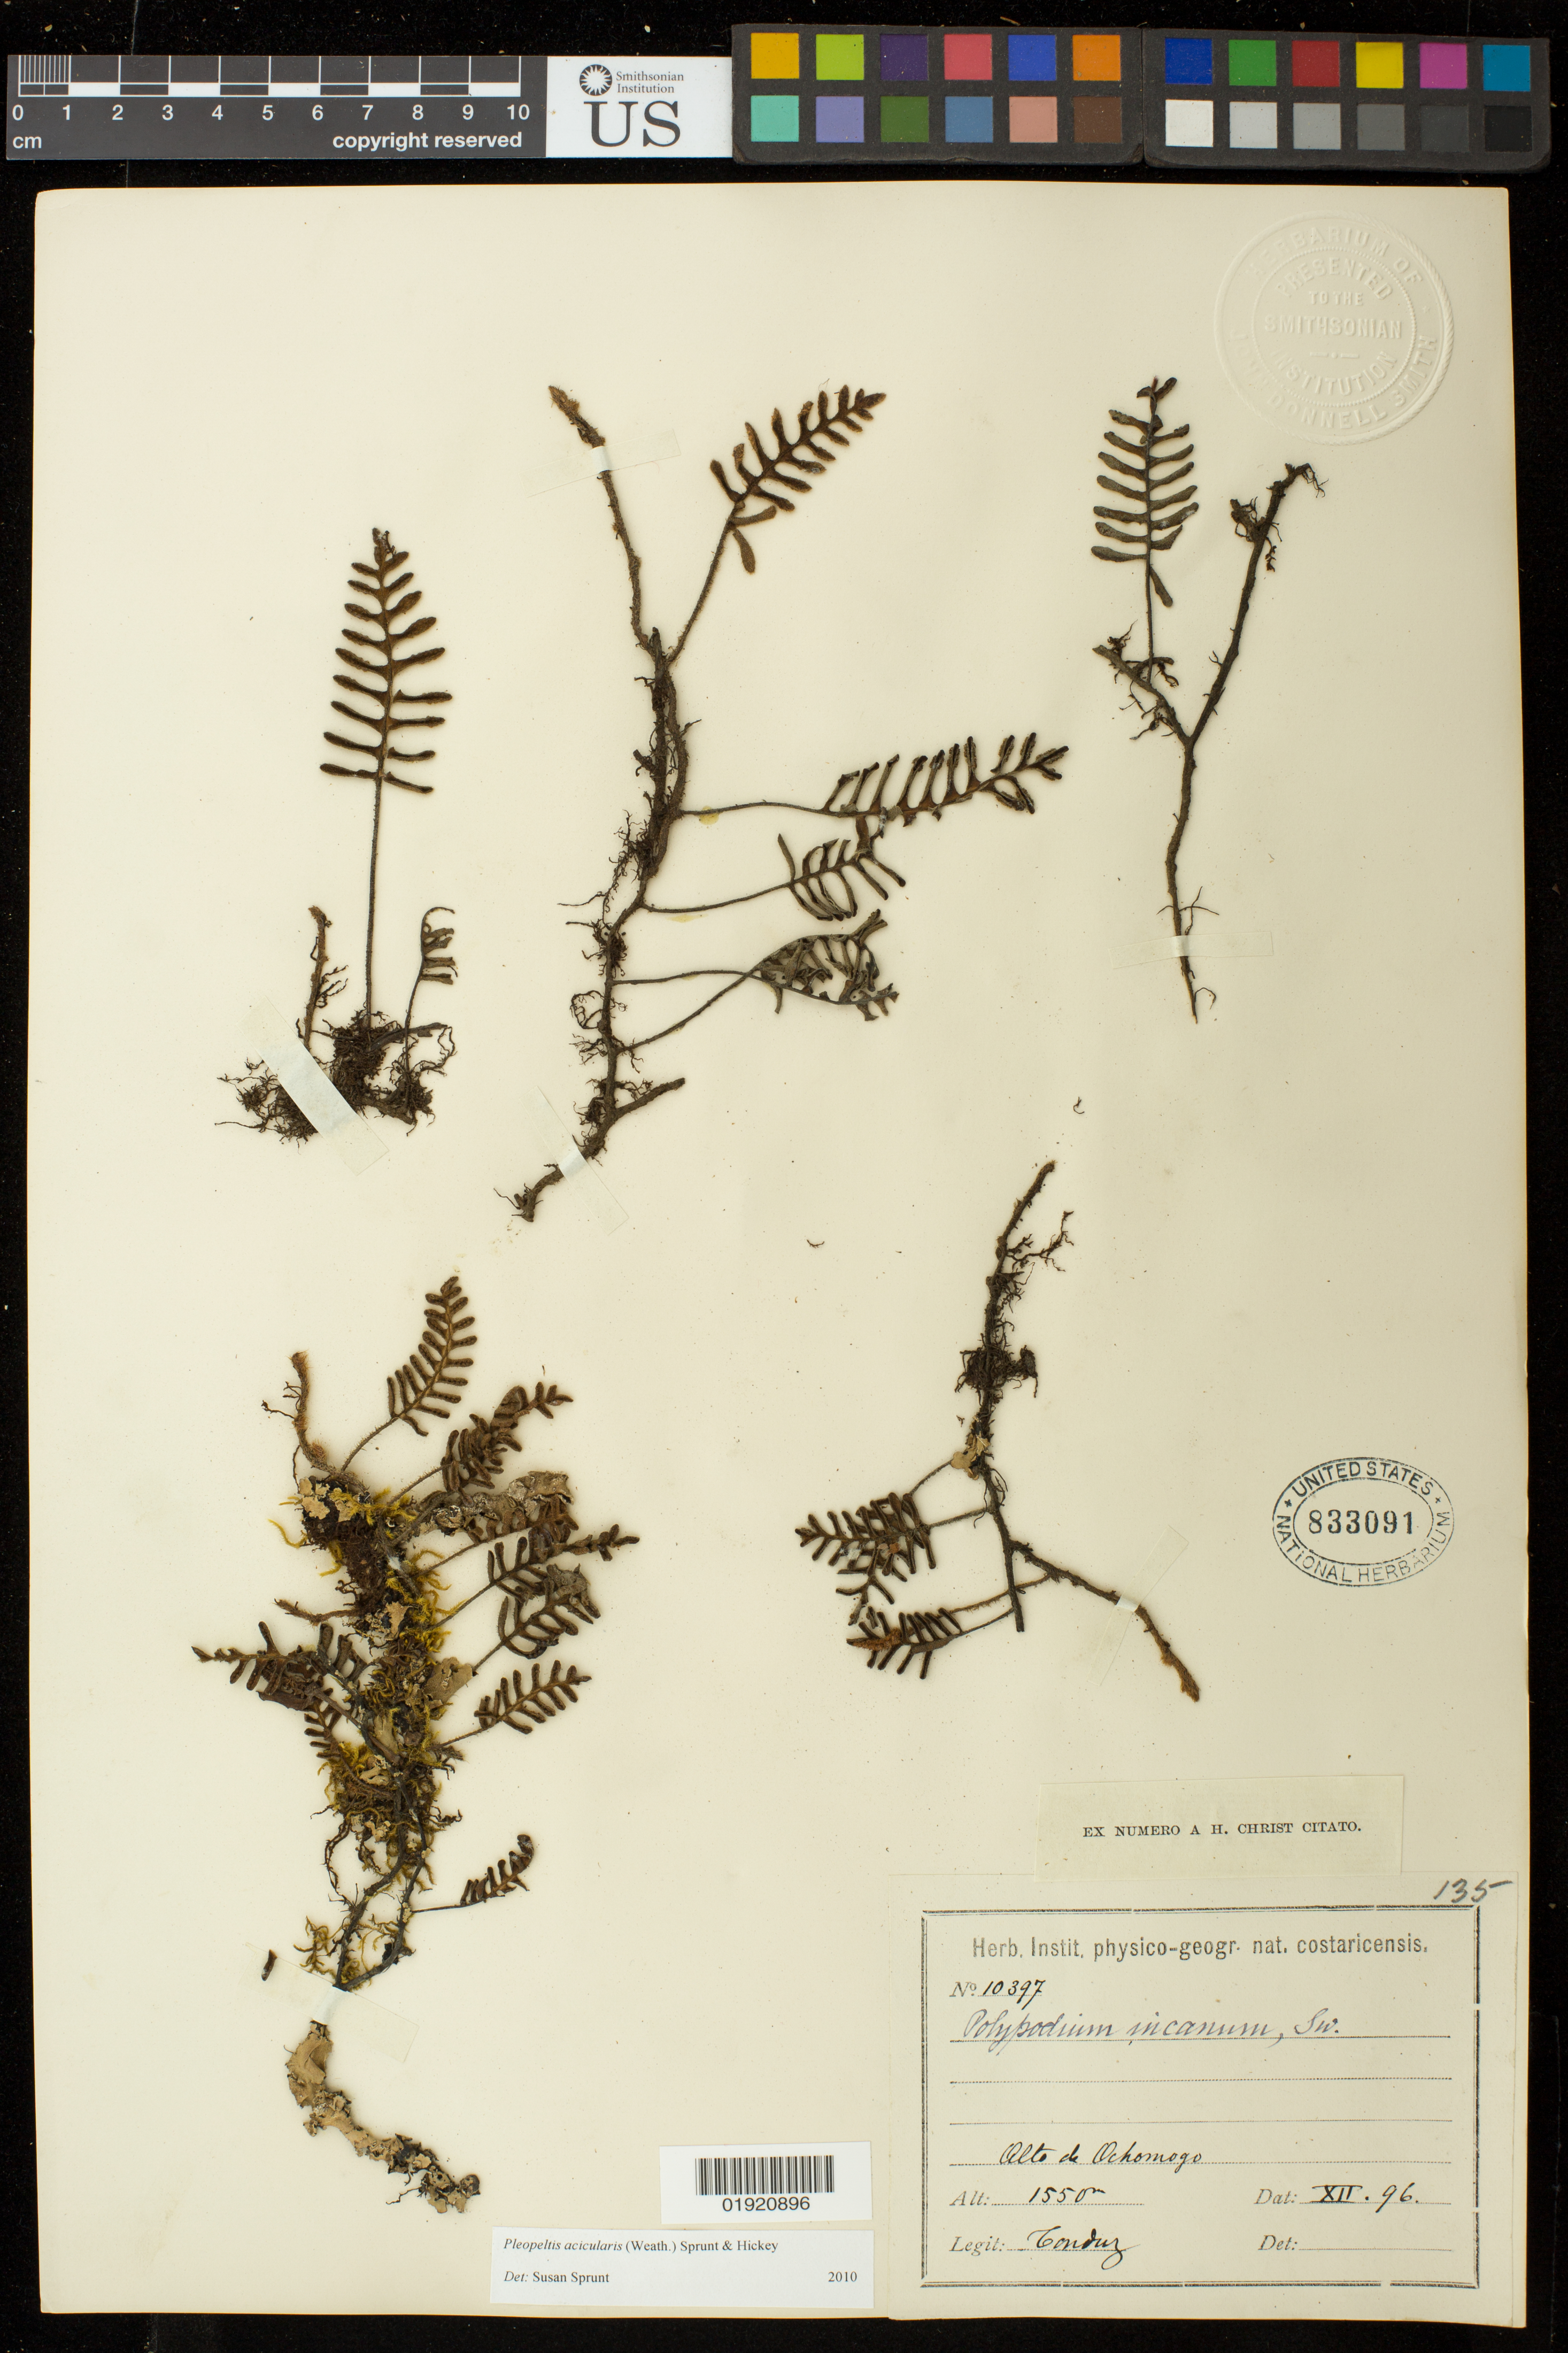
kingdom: Plantae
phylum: Tracheophyta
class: Polypodiopsida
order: Polypodiales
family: Polypodiaceae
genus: Pleopeltis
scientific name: Pleopeltis acicularis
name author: (Weath.) A.R. Sm. & Krömer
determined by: Sprunt, S. V.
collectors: -. Cindy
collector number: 10397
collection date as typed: XII.96.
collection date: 1896-12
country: Costa Rica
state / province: Cartago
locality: Alto de Ochomogo.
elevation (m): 1550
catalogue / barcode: US 833091